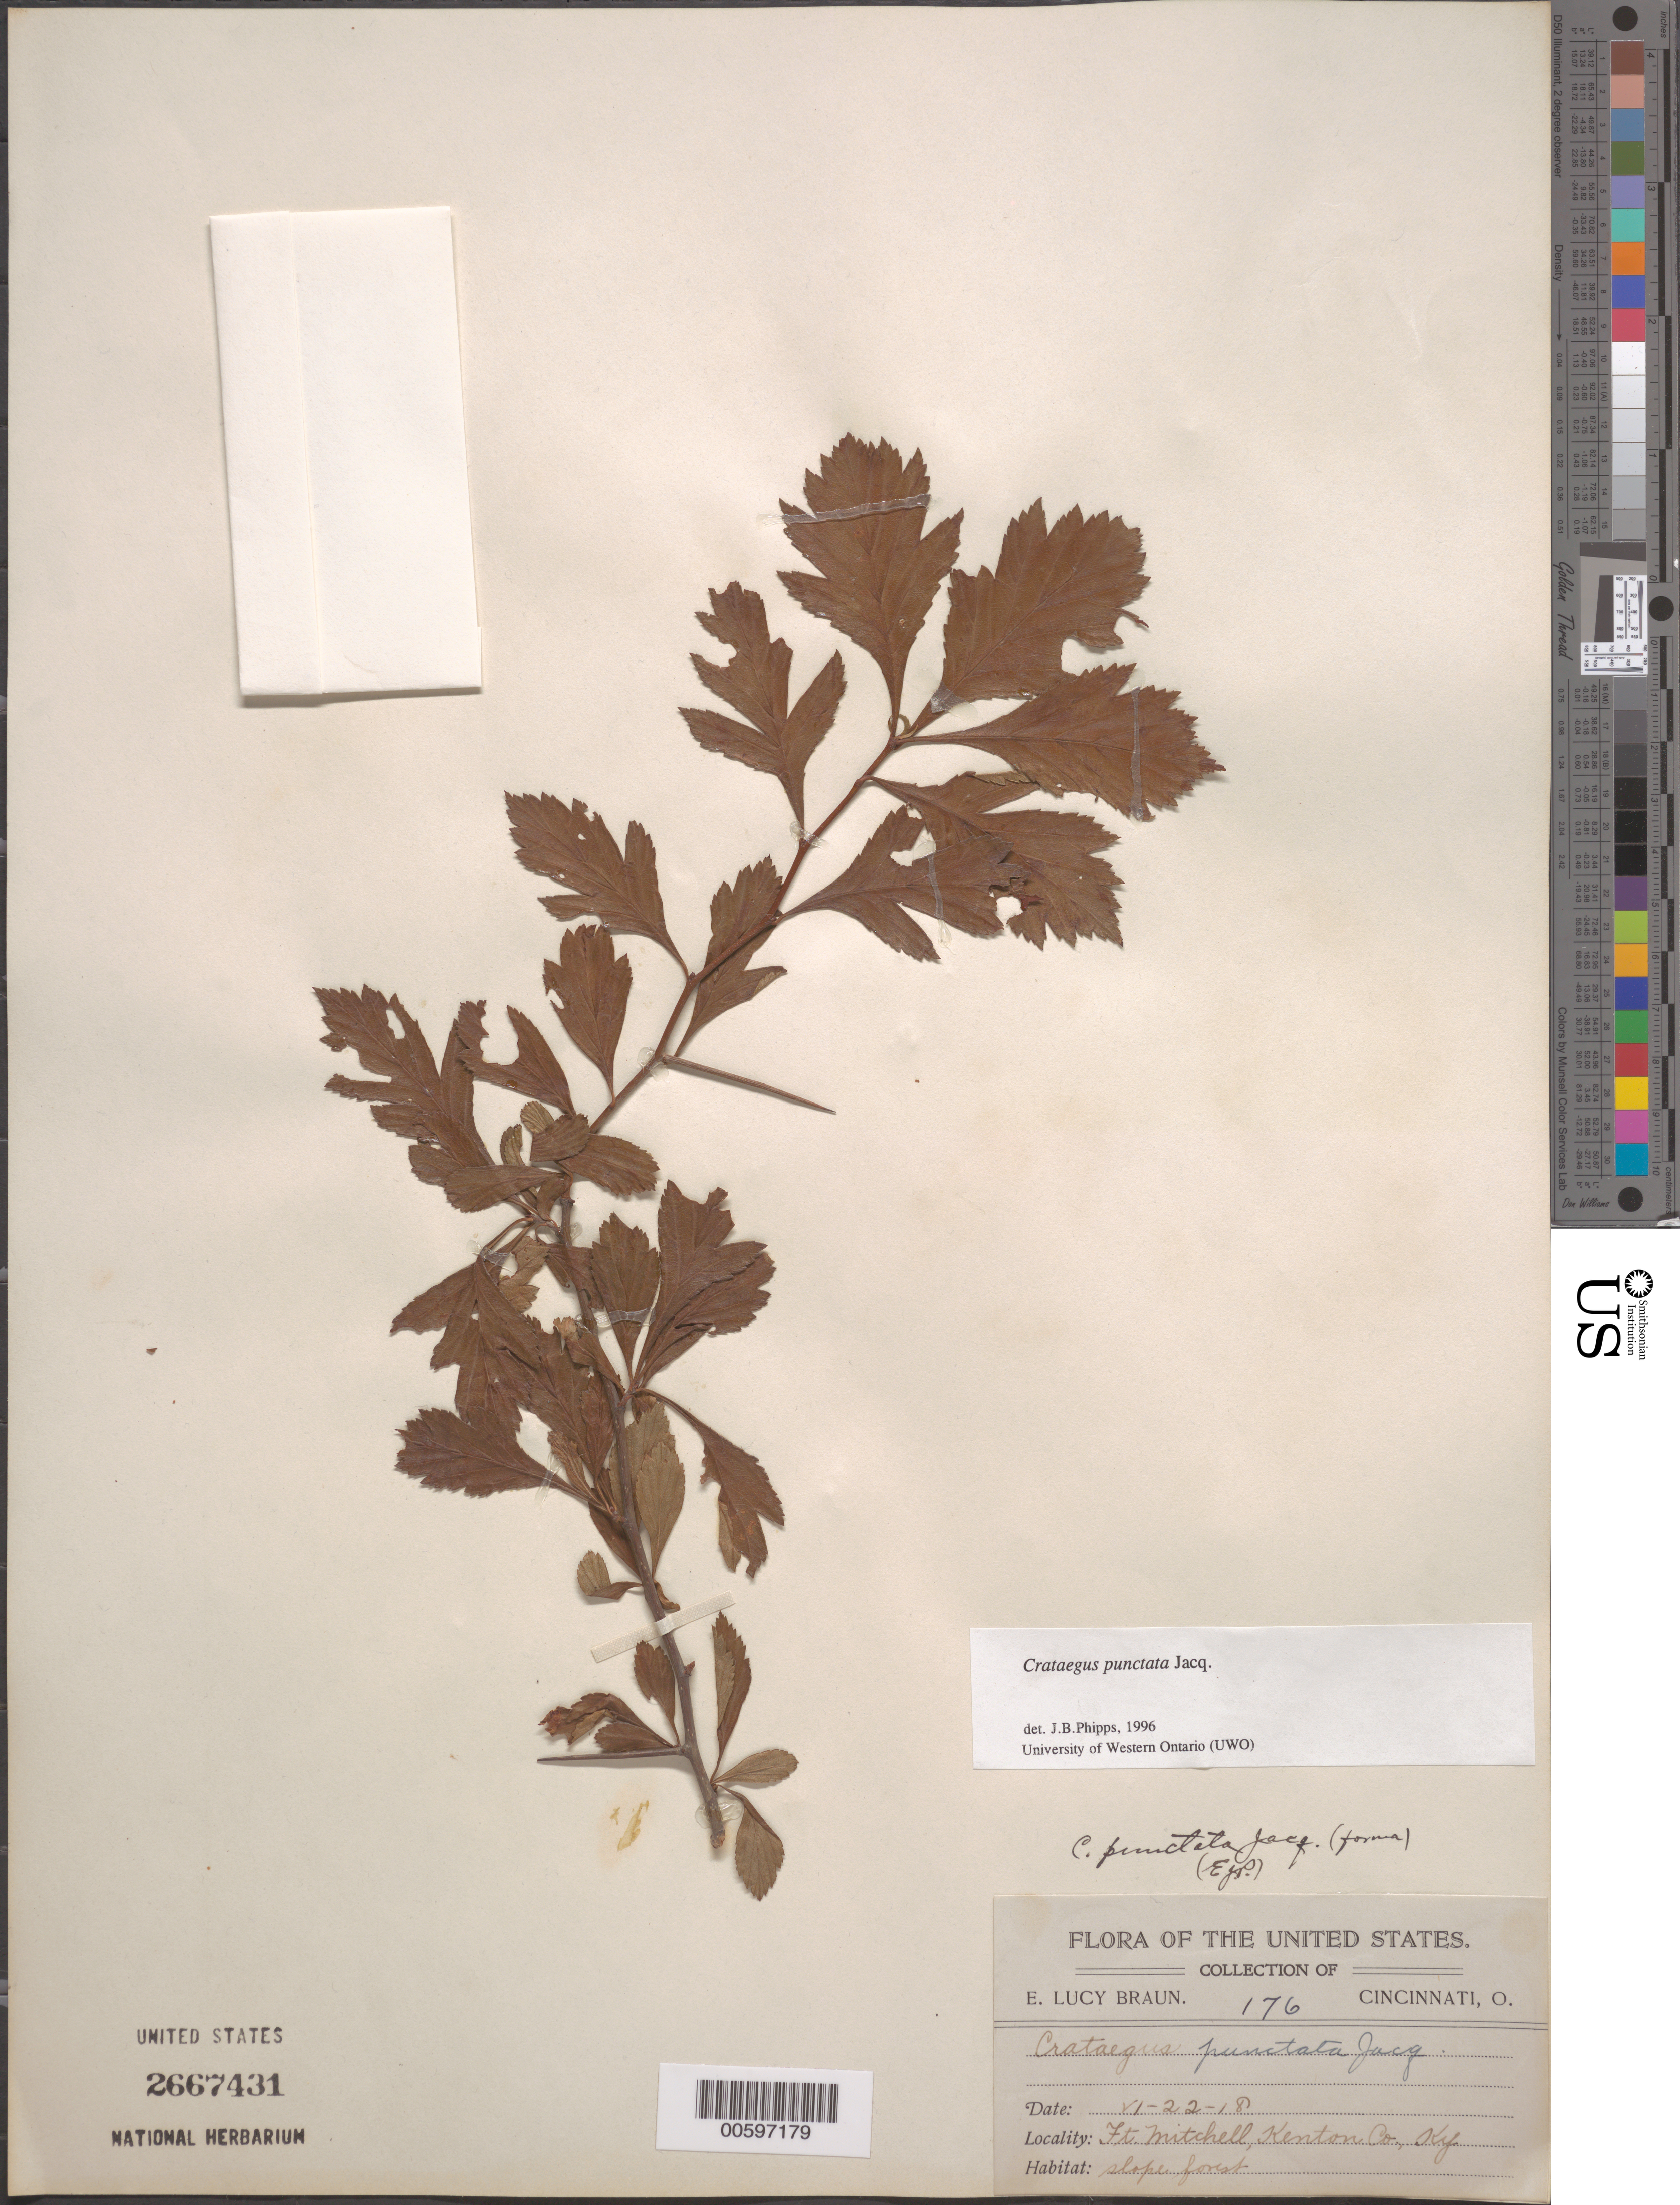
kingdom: Plantae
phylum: Tracheophyta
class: Magnoliopsida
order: Rosales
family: Rosaceae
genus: Crataegus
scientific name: Crataegus punctata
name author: Jacq.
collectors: E. L. Braun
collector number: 176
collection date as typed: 22 Jun 1918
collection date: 1918-06-22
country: United States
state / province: Kentucky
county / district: Kenton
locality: Ft. Mitchell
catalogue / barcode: US 2667431